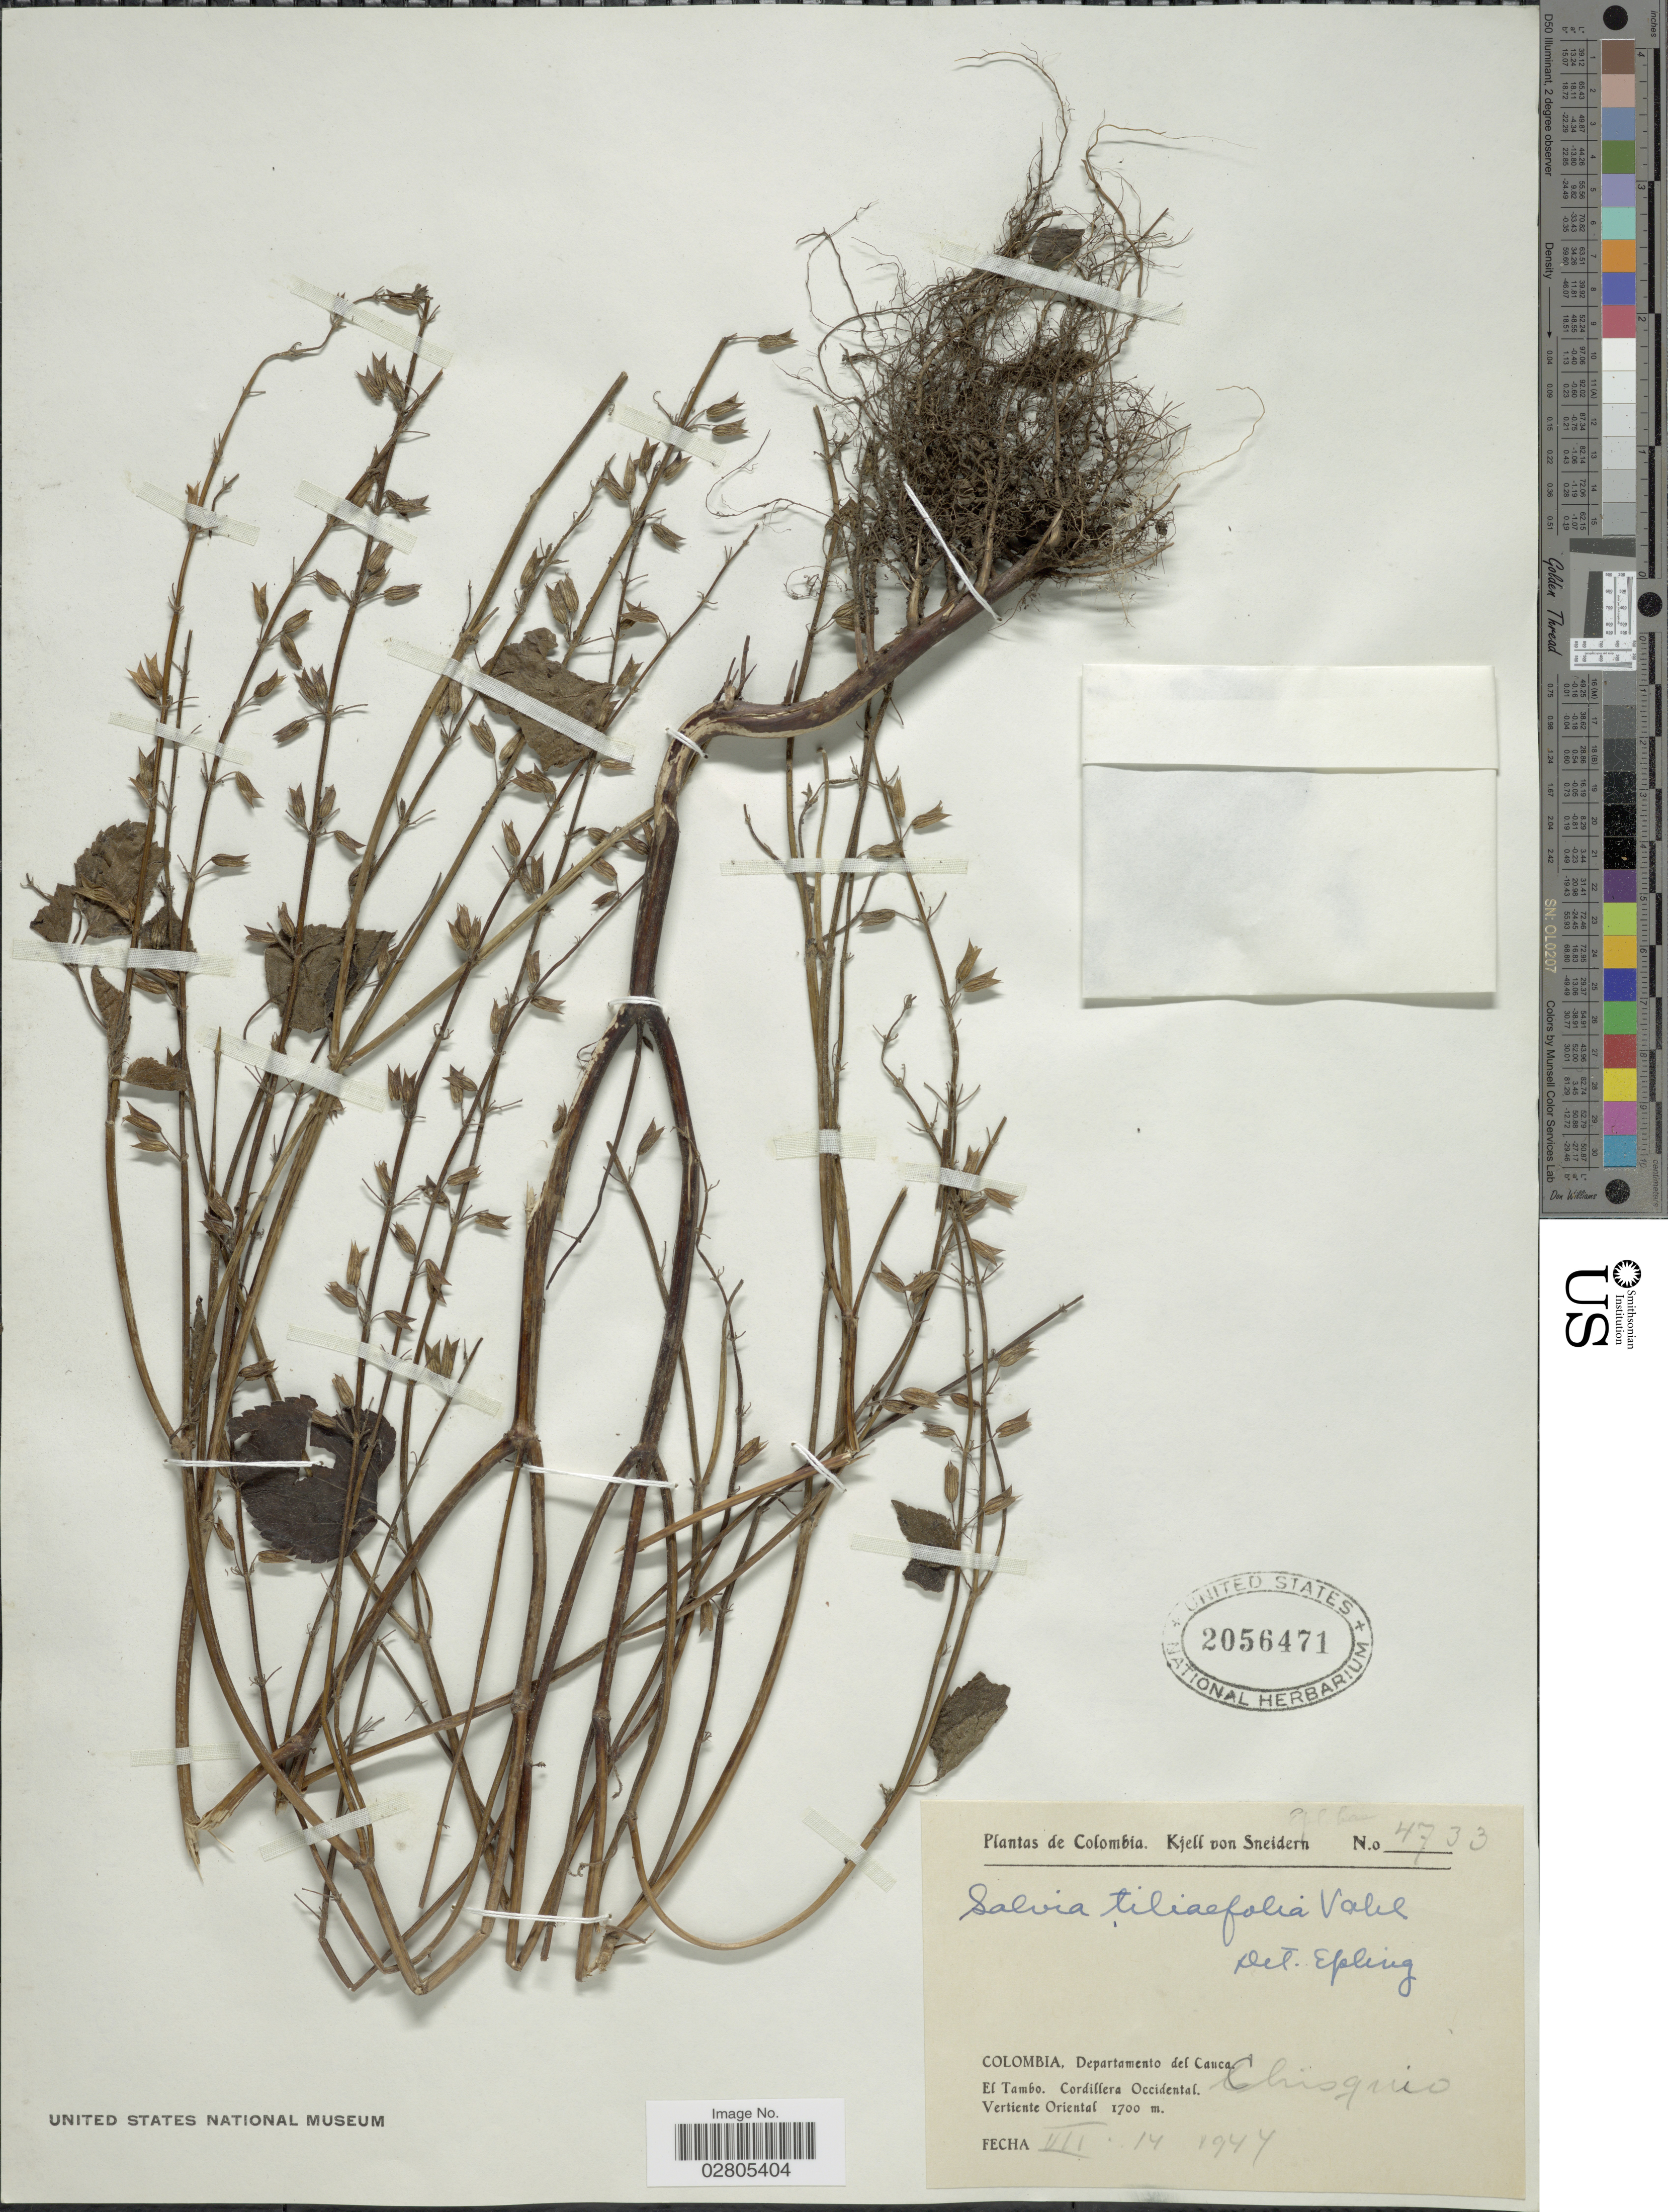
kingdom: Plantae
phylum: Tracheophyta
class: Magnoliopsida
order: Lamiales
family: Lamiaceae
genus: Salvia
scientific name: Salvia tiliifolia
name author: Vahl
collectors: K. von Sneidern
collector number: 4733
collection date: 1944-07-14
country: Colombia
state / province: Cauca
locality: Departamento del Cauca. El Tambo. Cordillera Occidental. Vertiente Oriental.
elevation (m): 1700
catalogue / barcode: US 2056471